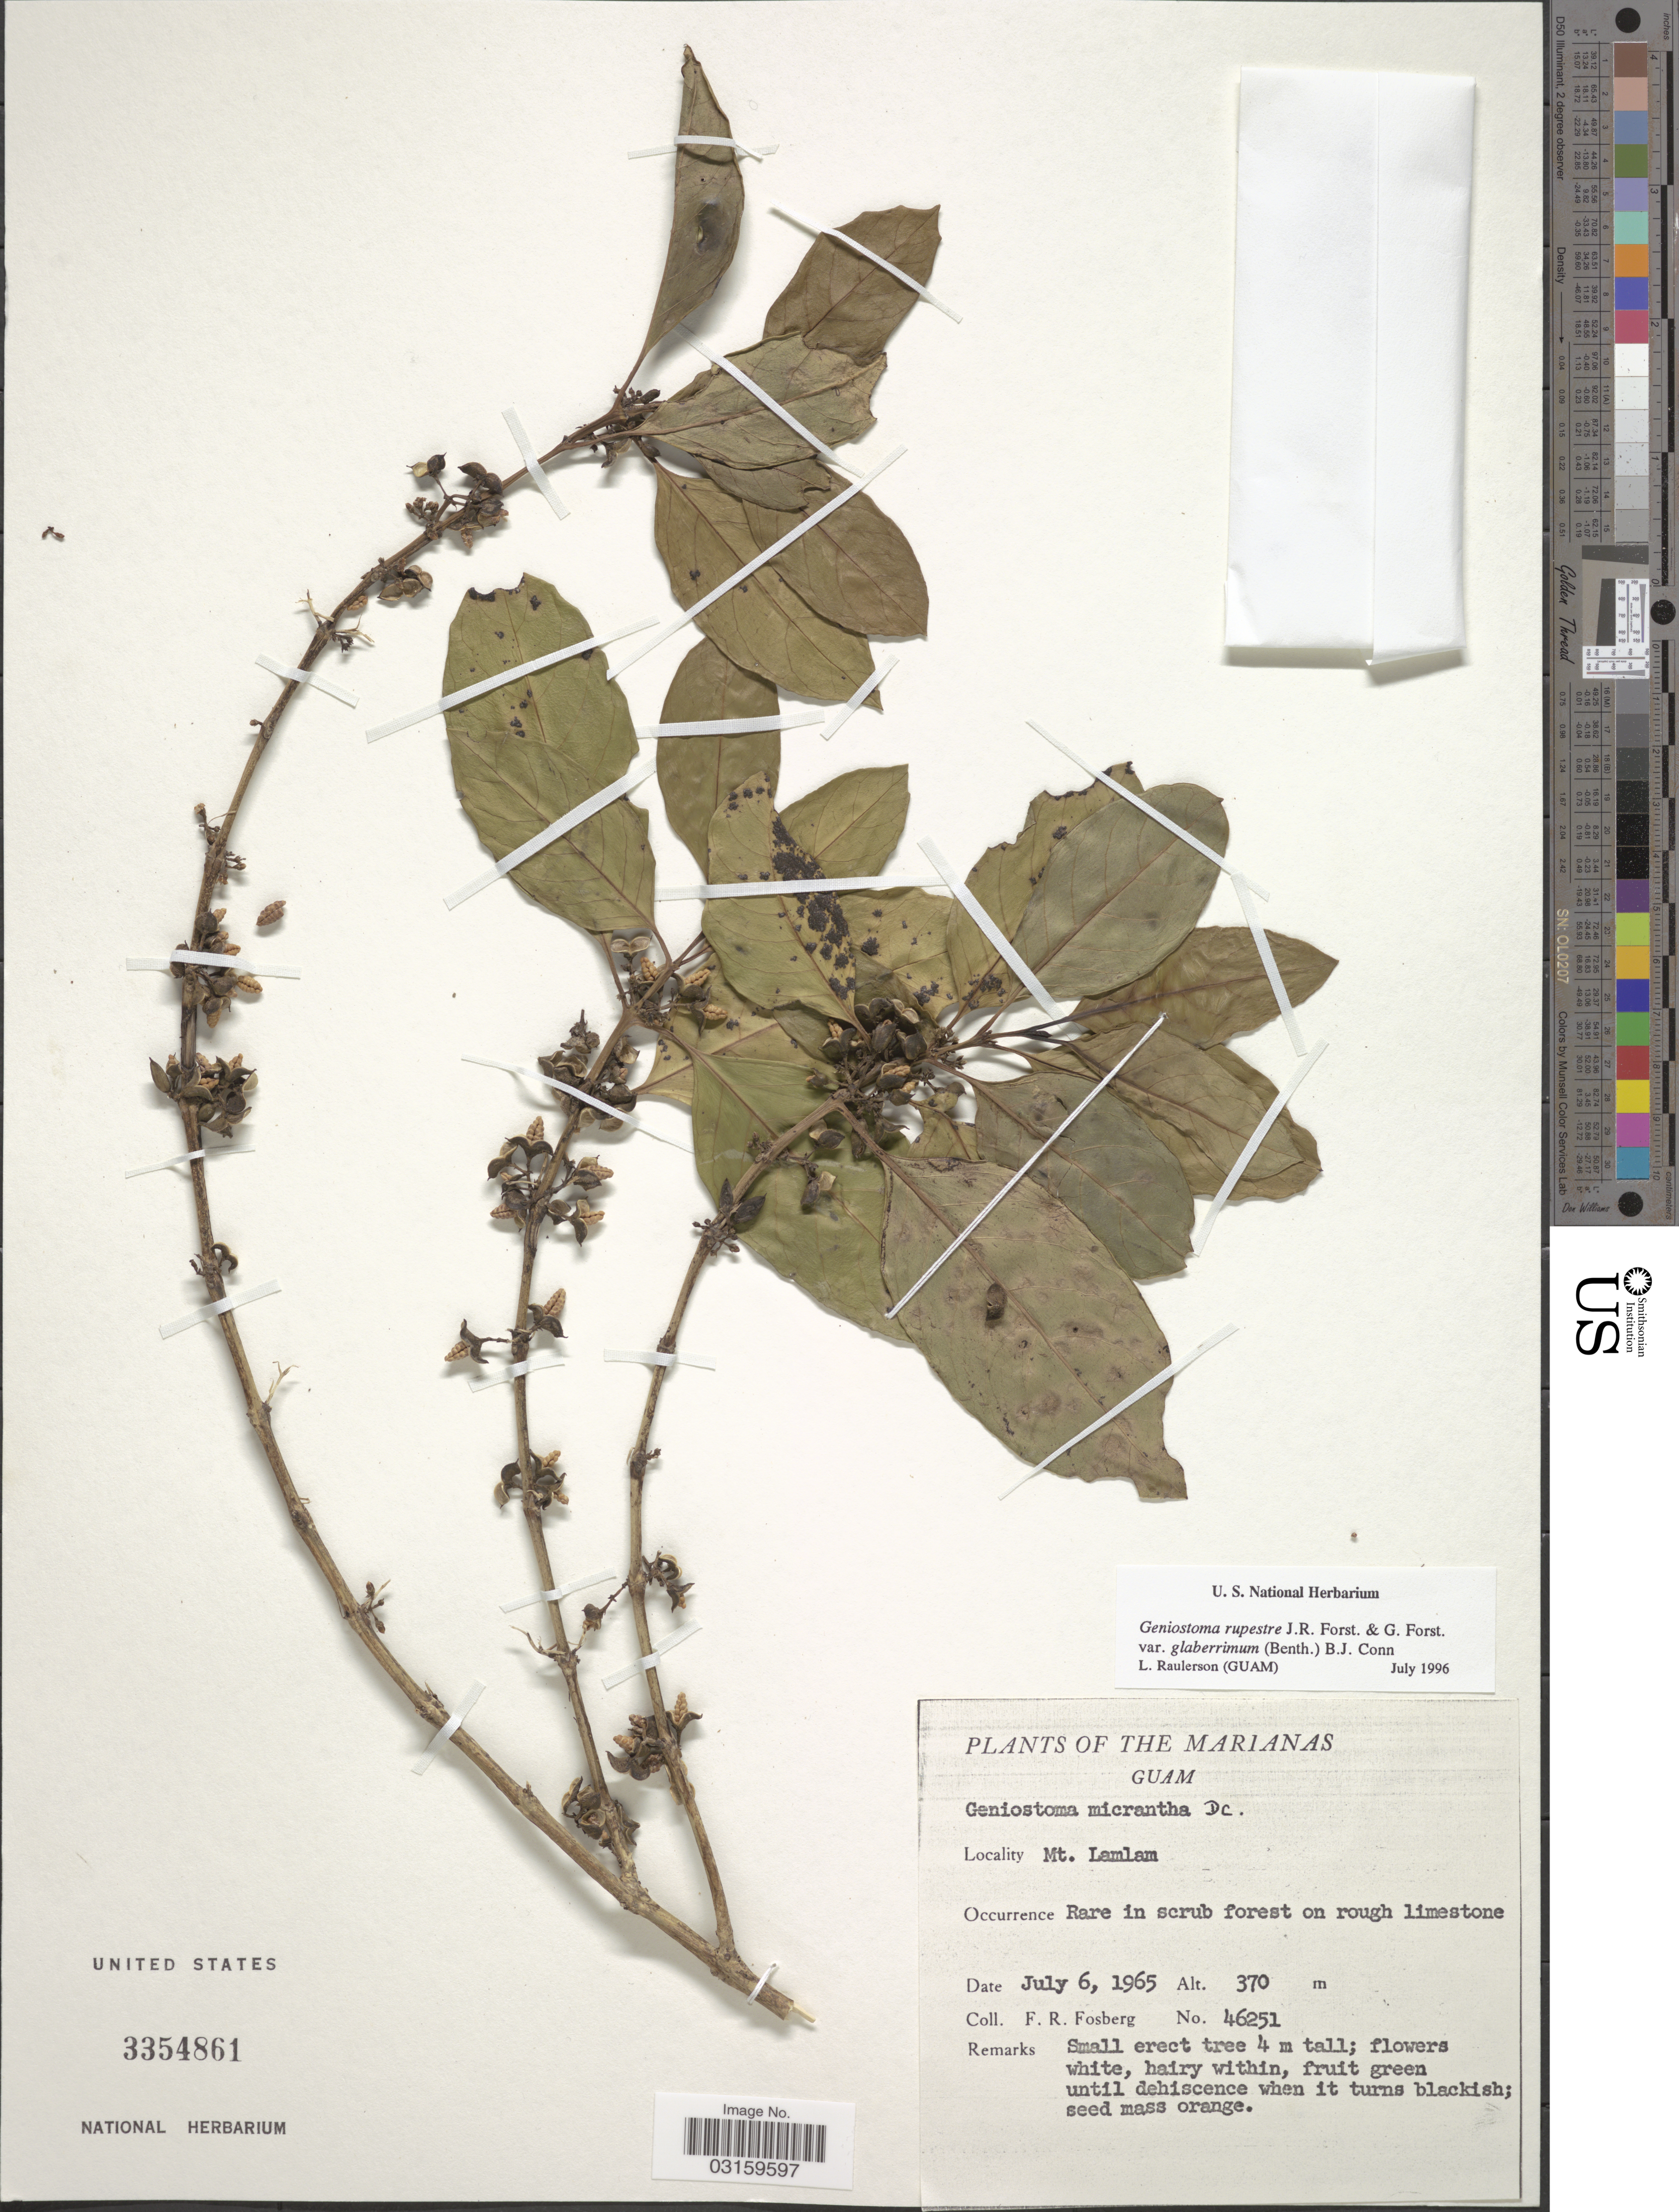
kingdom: Plantae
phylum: Tracheophyta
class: Magnoliopsida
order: Gentianales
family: Loganiaceae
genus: Geniostoma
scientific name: Geniostoma rupestre var. glaberrimum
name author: J.R. Forst. & G. Forst.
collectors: F. R. Fosberg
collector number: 46251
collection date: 1965-07-06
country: Guam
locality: Marianas. Mt. Lamlam.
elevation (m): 370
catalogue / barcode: US 3354861